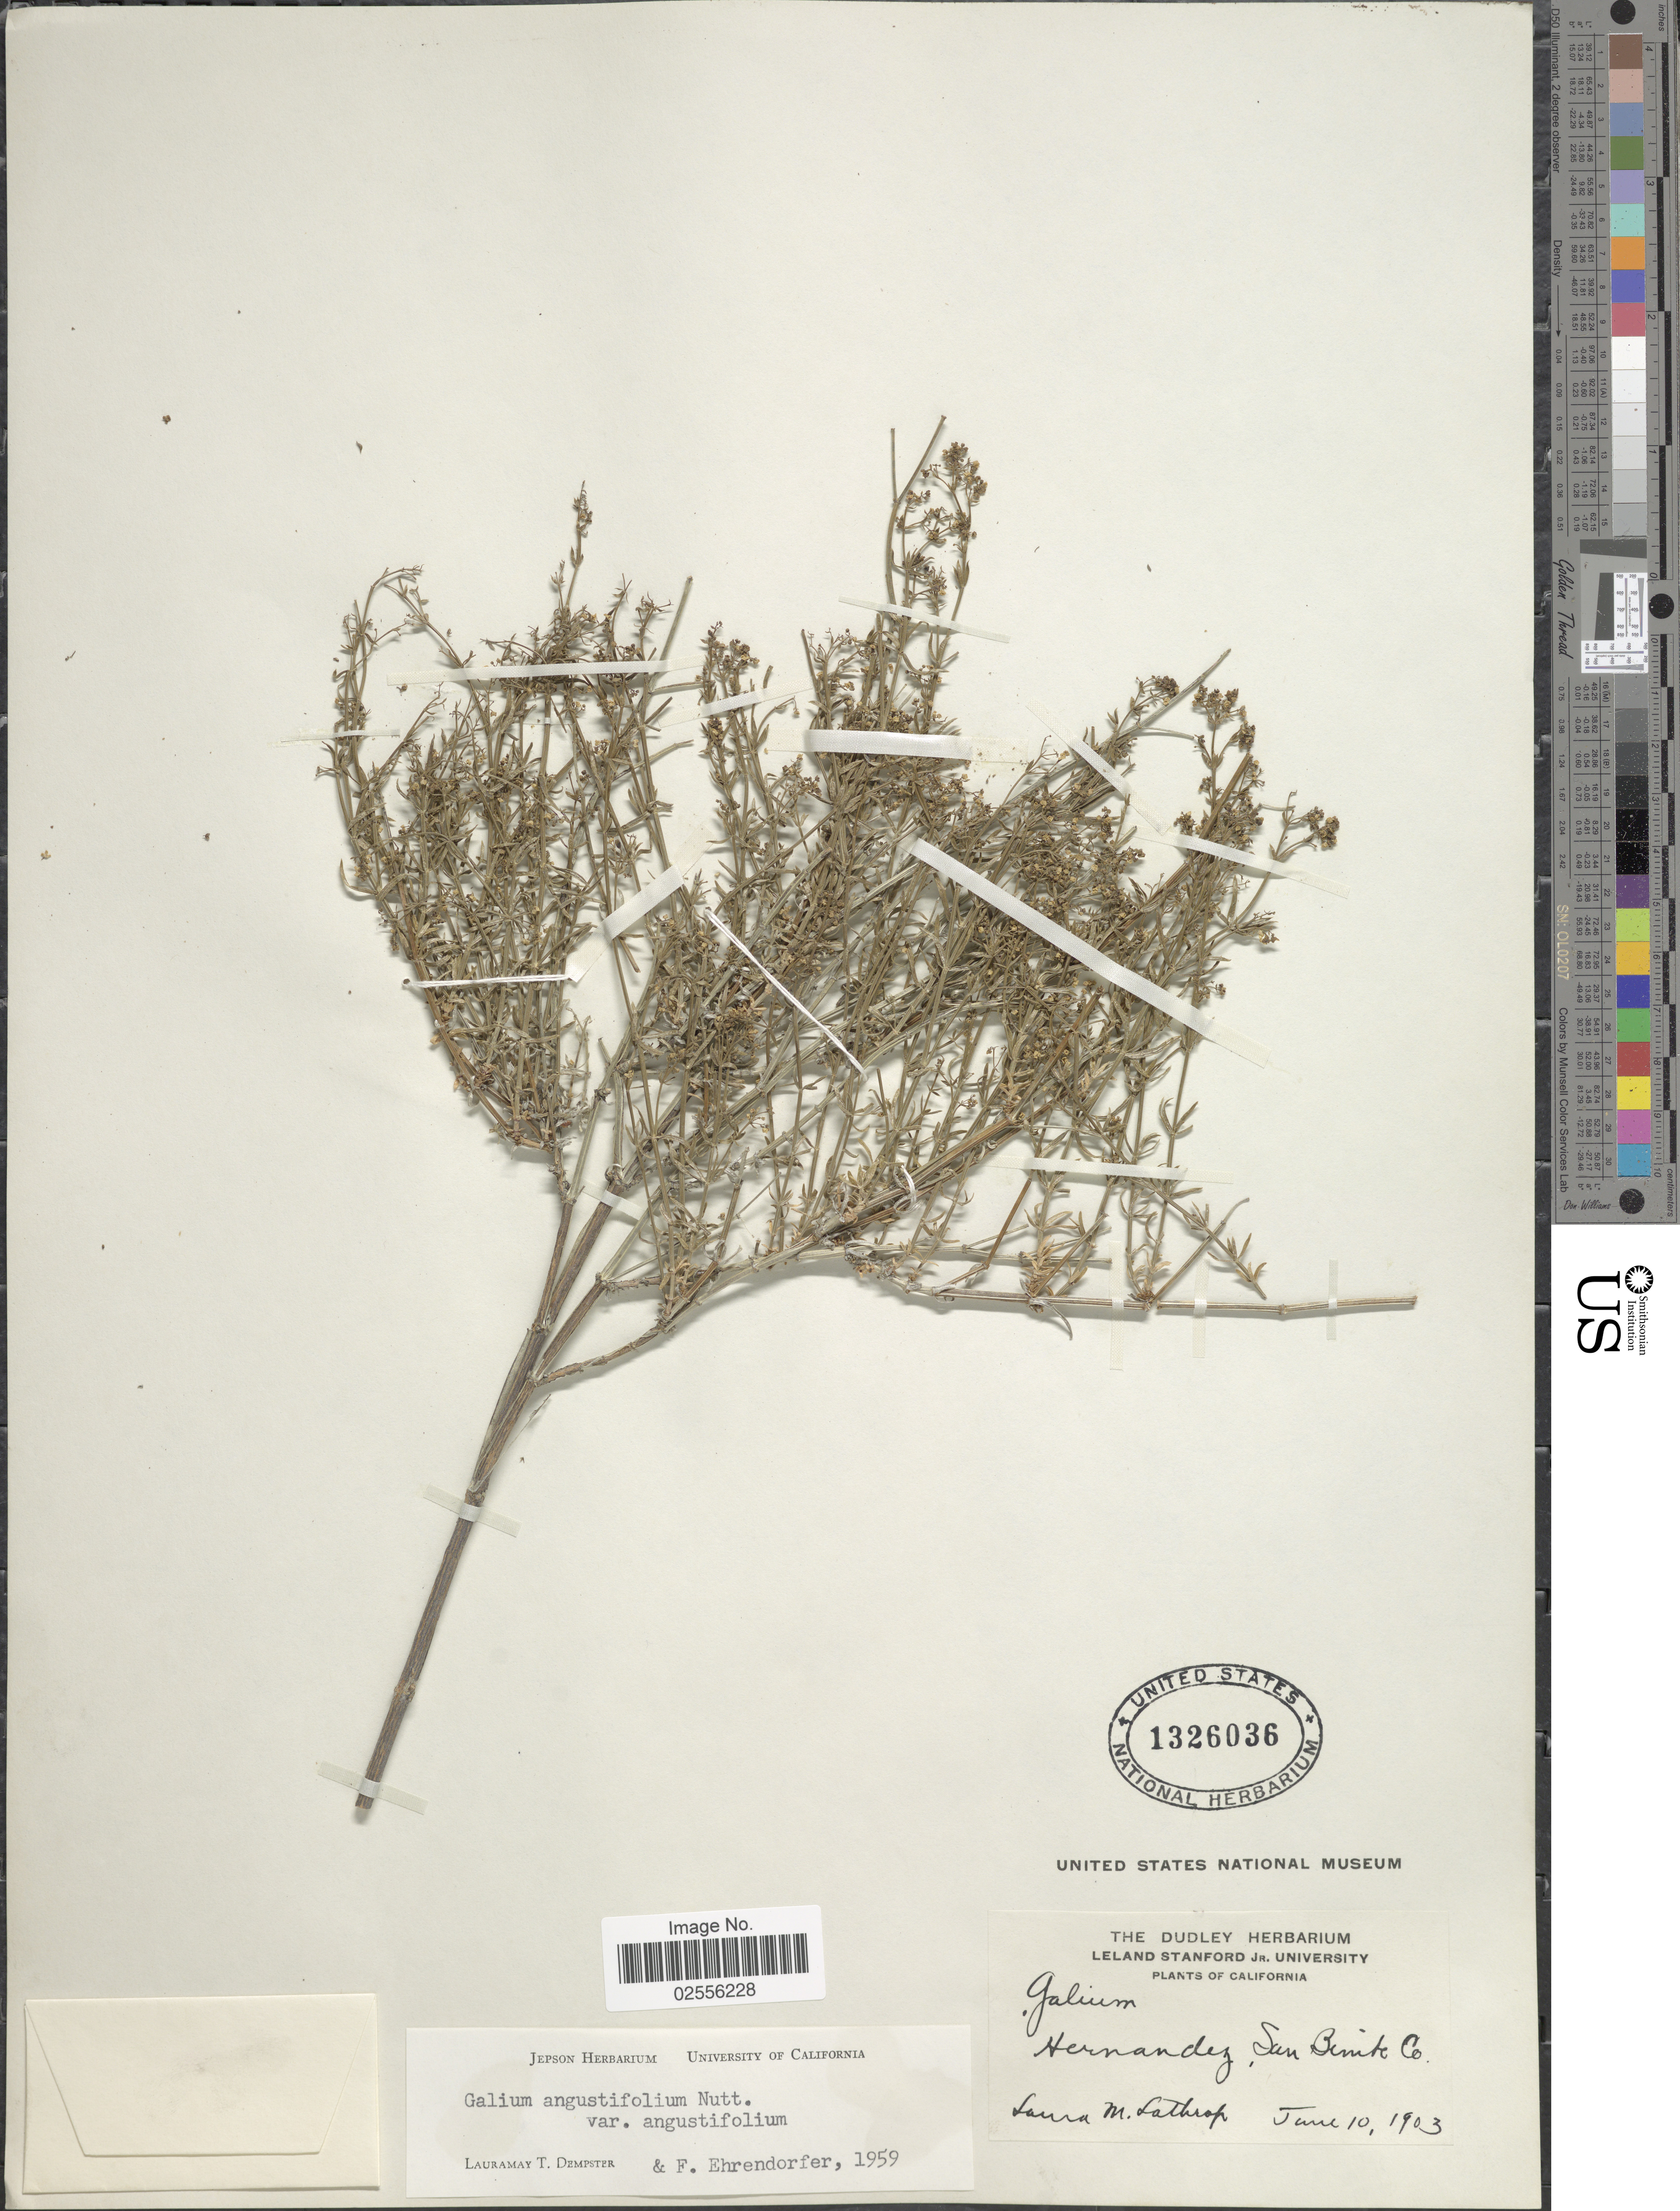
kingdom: Plantae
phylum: Tracheophyta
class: Magnoliopsida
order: Gentianales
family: Rubiaceae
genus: Galium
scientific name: Galium angustifolium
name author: Nutt.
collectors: L. M. Lathrop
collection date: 1903-06-10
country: United States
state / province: California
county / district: San Benito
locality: Hernandez, San Benito Co.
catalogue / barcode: US 1326036